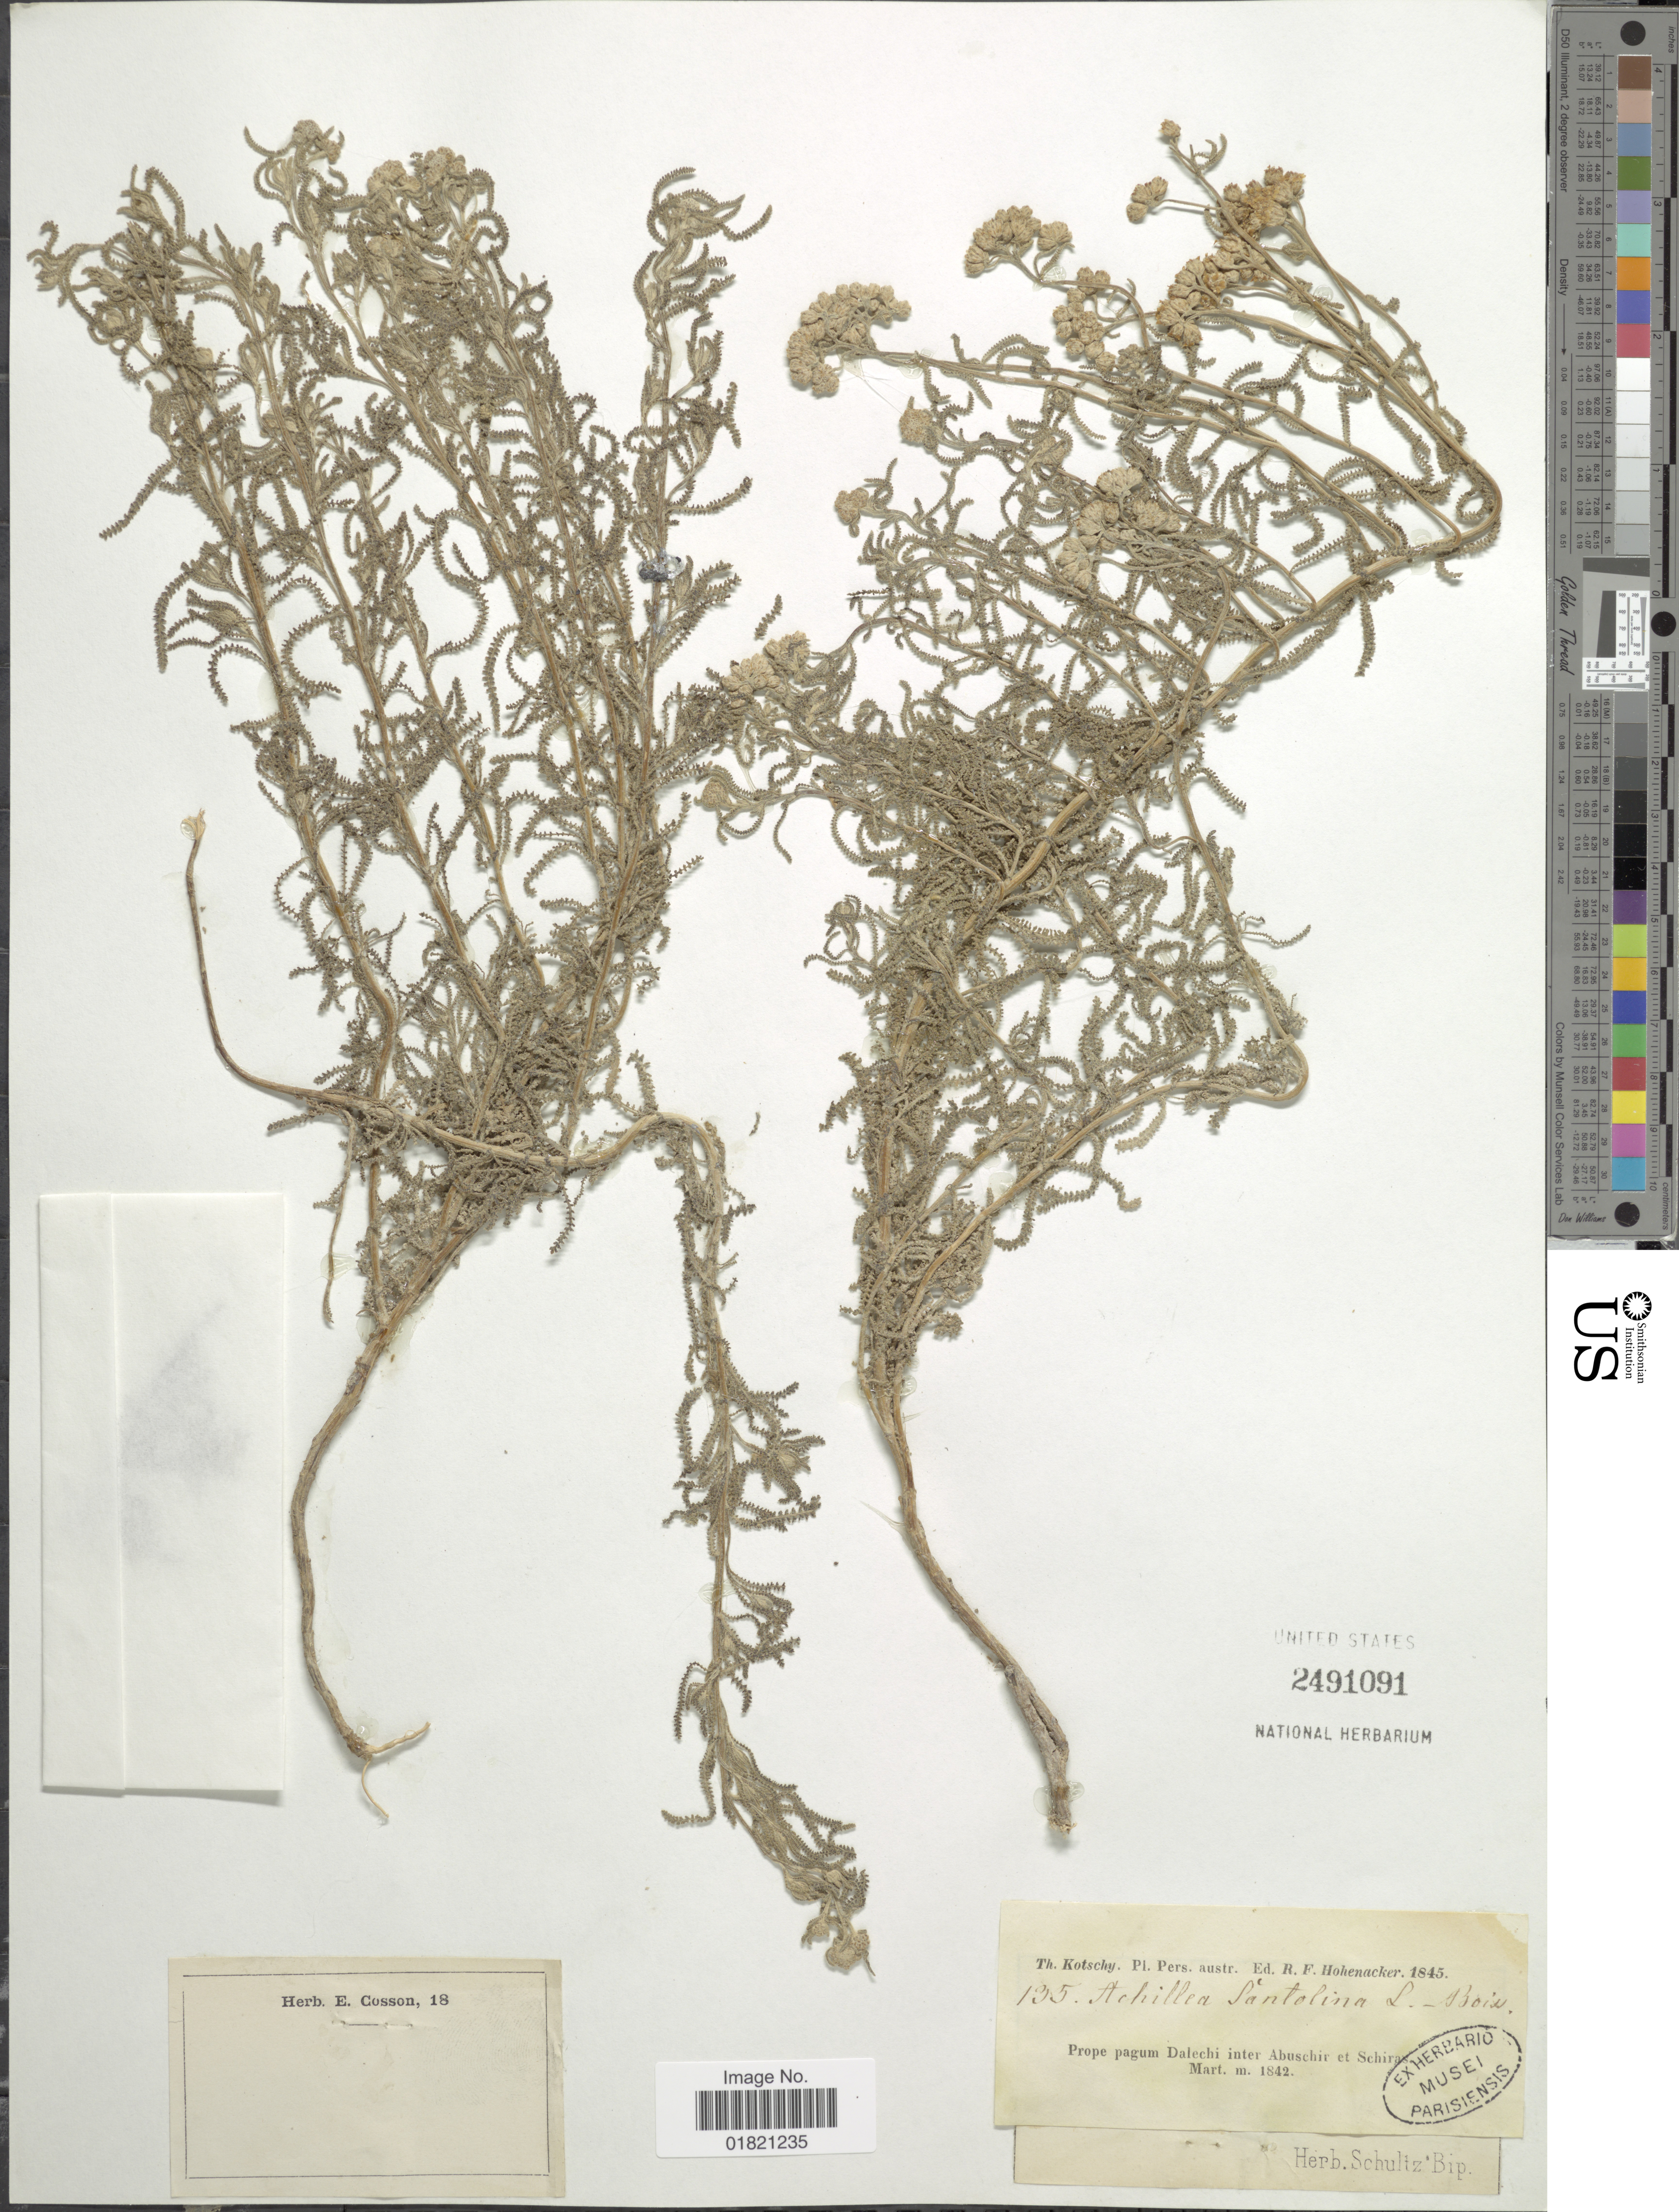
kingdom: Plantae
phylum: Tracheophyta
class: Magnoliopsida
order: Asterales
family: Asteraceae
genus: Achillea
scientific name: Achillea santolina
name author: L.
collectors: K. G. Kotschy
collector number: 135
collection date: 1842-03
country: Iran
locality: Pers. austr. Prope pagum Dalechi inter Abuschir et Schiras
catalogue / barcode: US 2491091